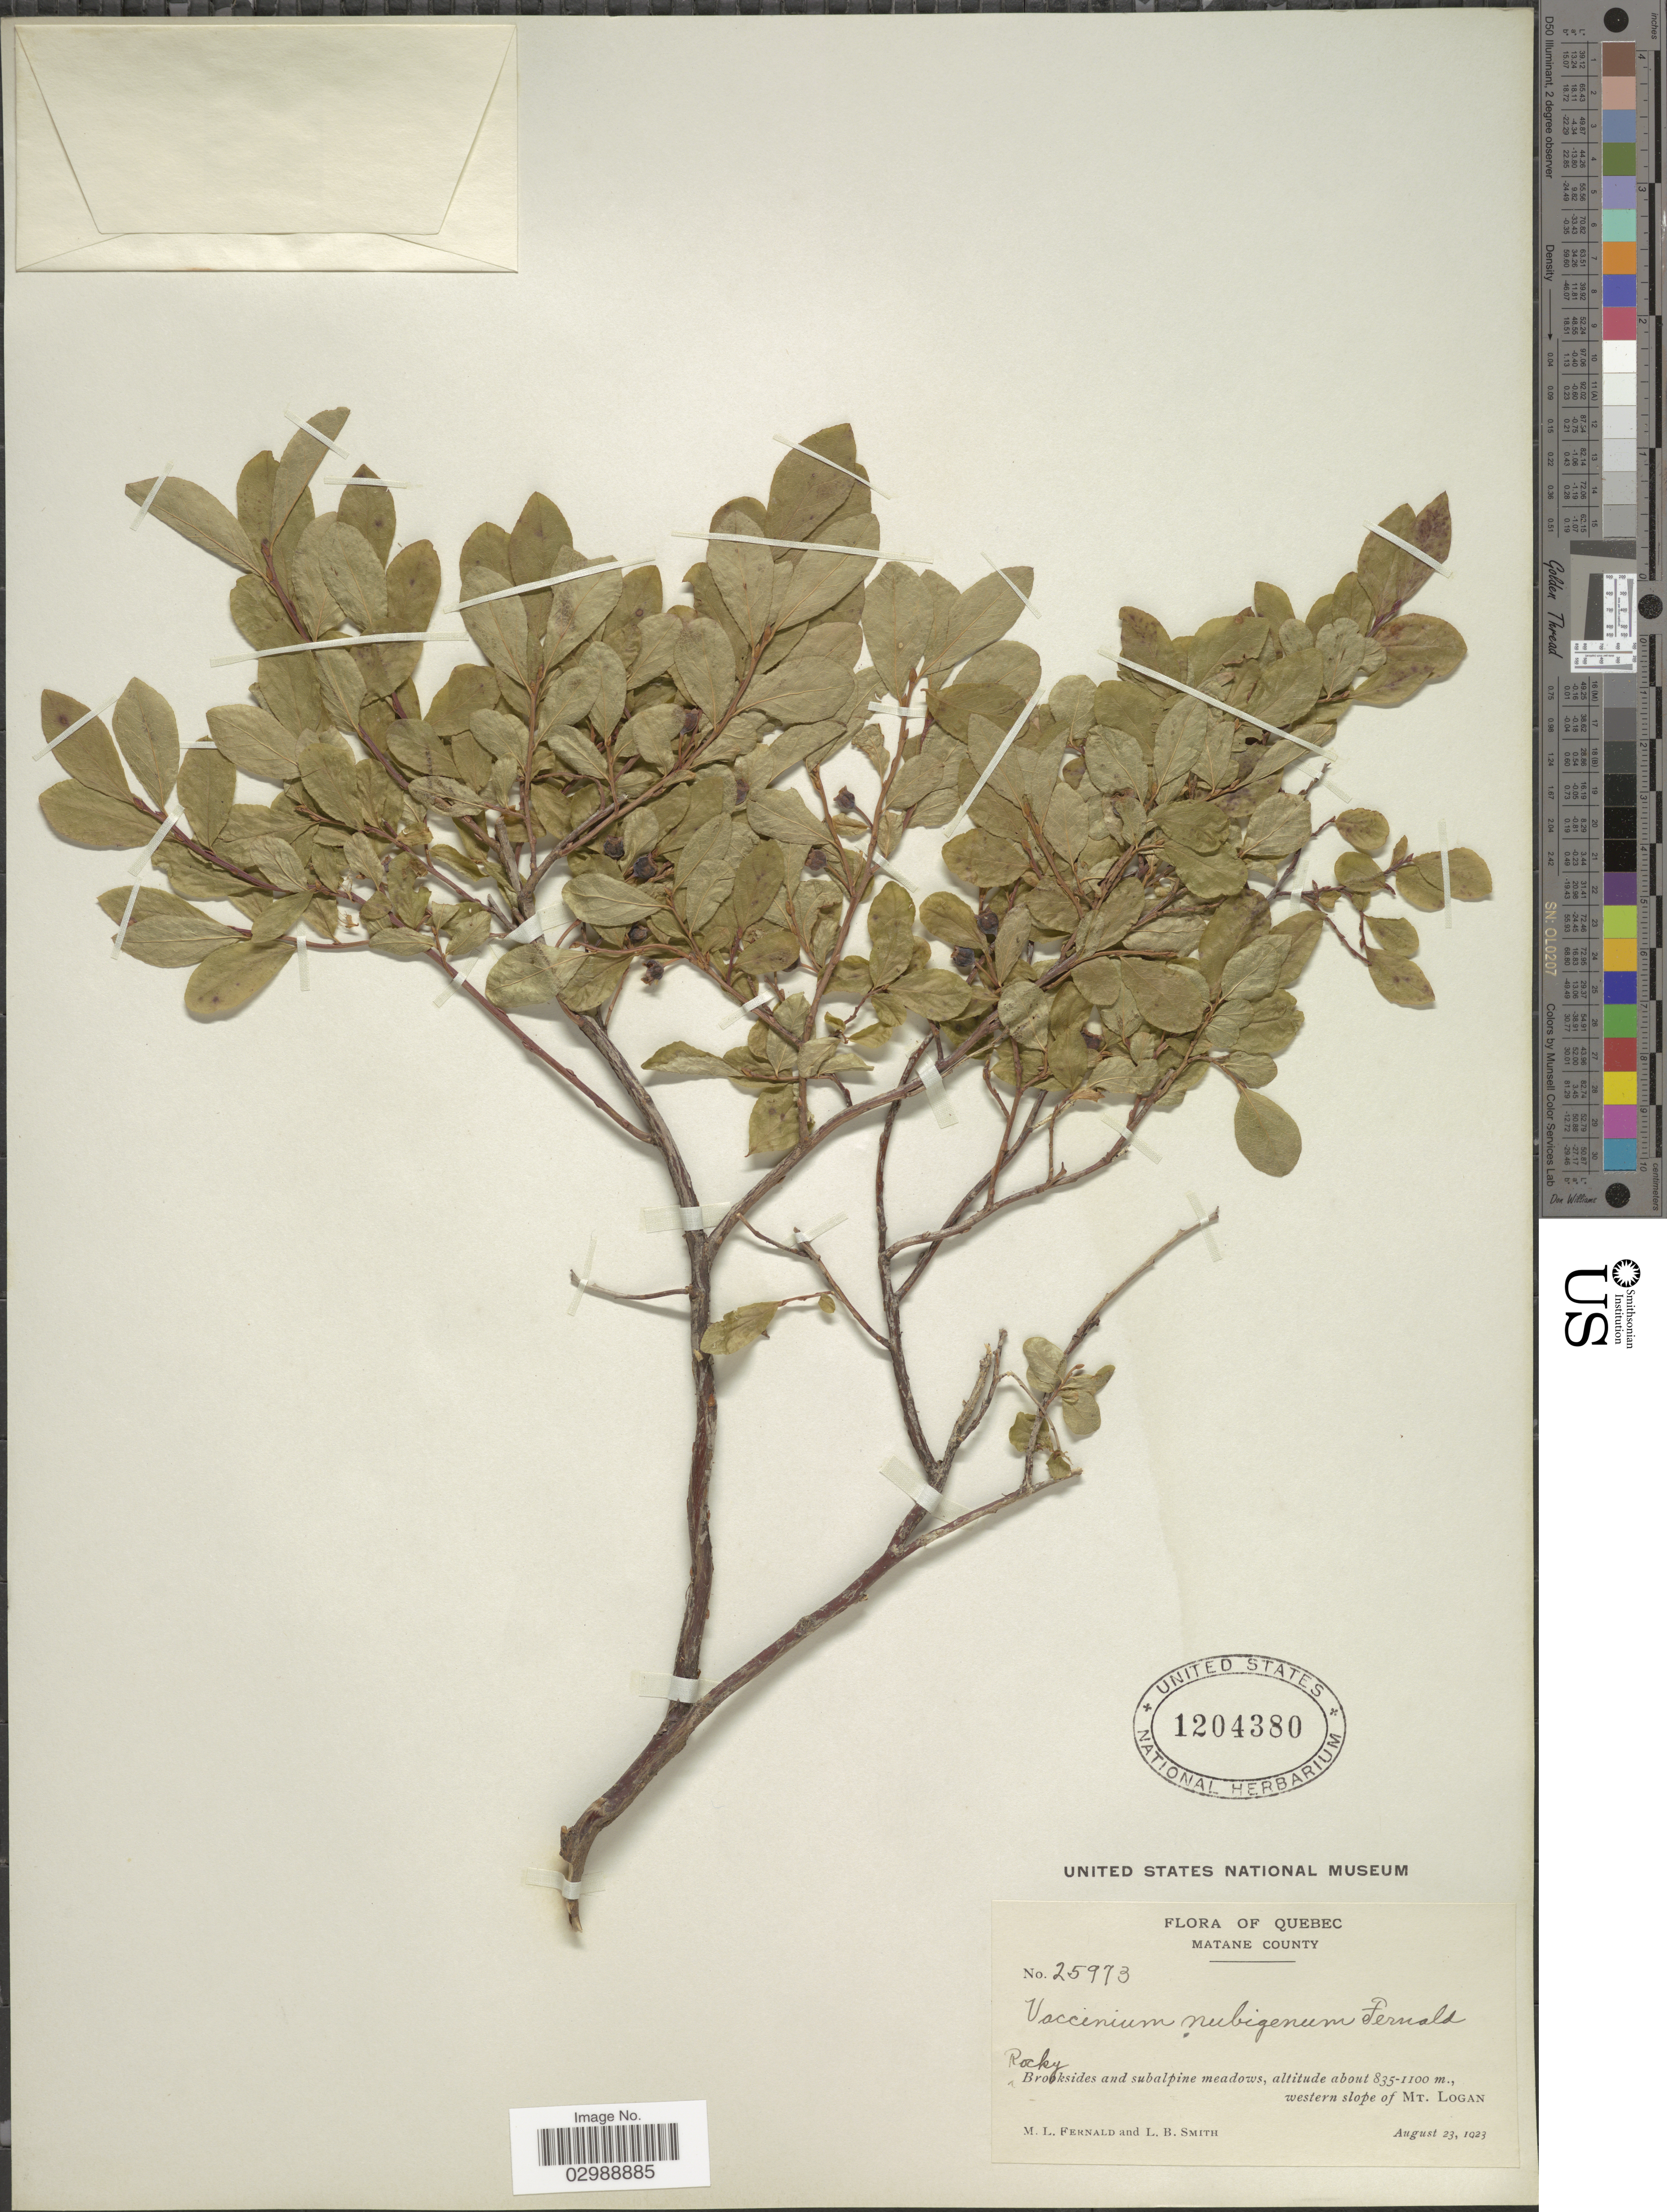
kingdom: Plantae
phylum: Tracheophyta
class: Magnoliopsida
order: Ericales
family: Ericaceae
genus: Vaccinium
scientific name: Vaccinium nubigenum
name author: Fernald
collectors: M. L. Fernald & L. Smith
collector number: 25973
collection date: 1923-08-23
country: Canada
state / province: Quebec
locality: Matane County. Western slope of Mt. Logan.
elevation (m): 835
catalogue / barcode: US 1204380